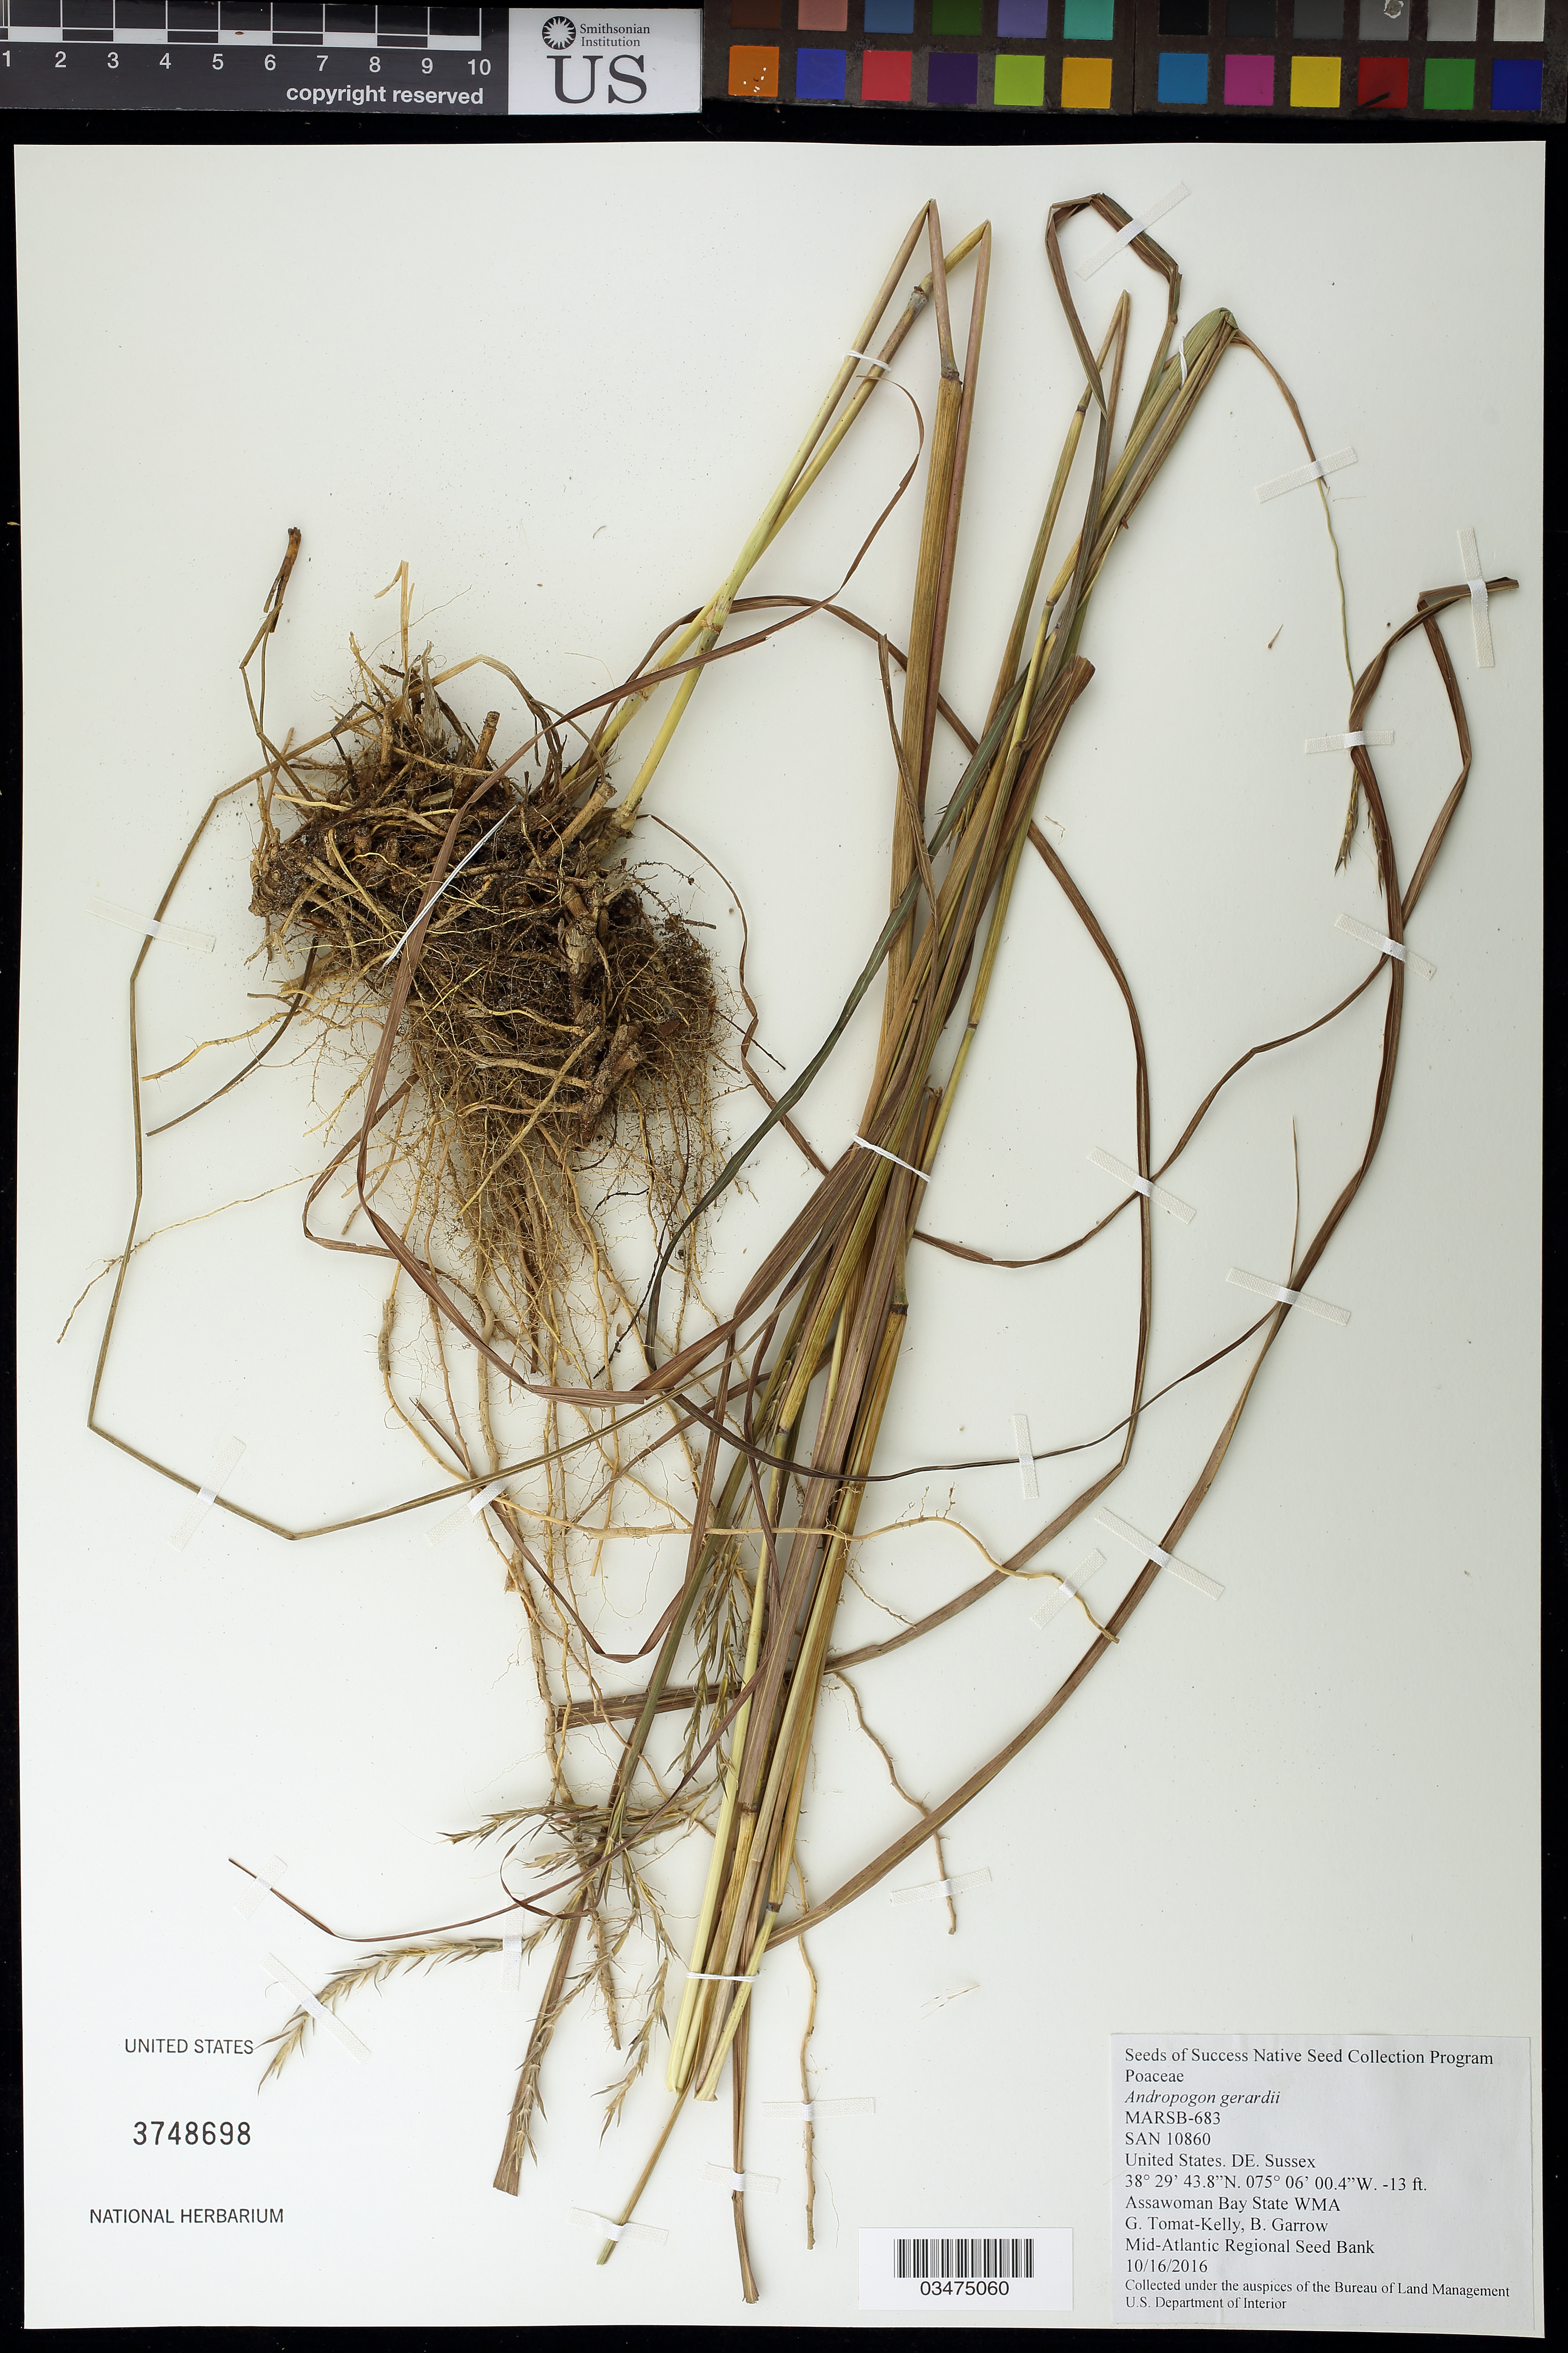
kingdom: Plantae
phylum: Tracheophyta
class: Liliopsida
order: Poales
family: Poaceae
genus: Andropogon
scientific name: Andropogon gerardii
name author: Vitman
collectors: G. Tomat-Kelly & B. Garrow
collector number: MARSB-683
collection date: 2016-10-16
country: United States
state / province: Delaware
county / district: Sussex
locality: Assawoman Bay State WMA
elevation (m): -4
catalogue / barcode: US 3748698